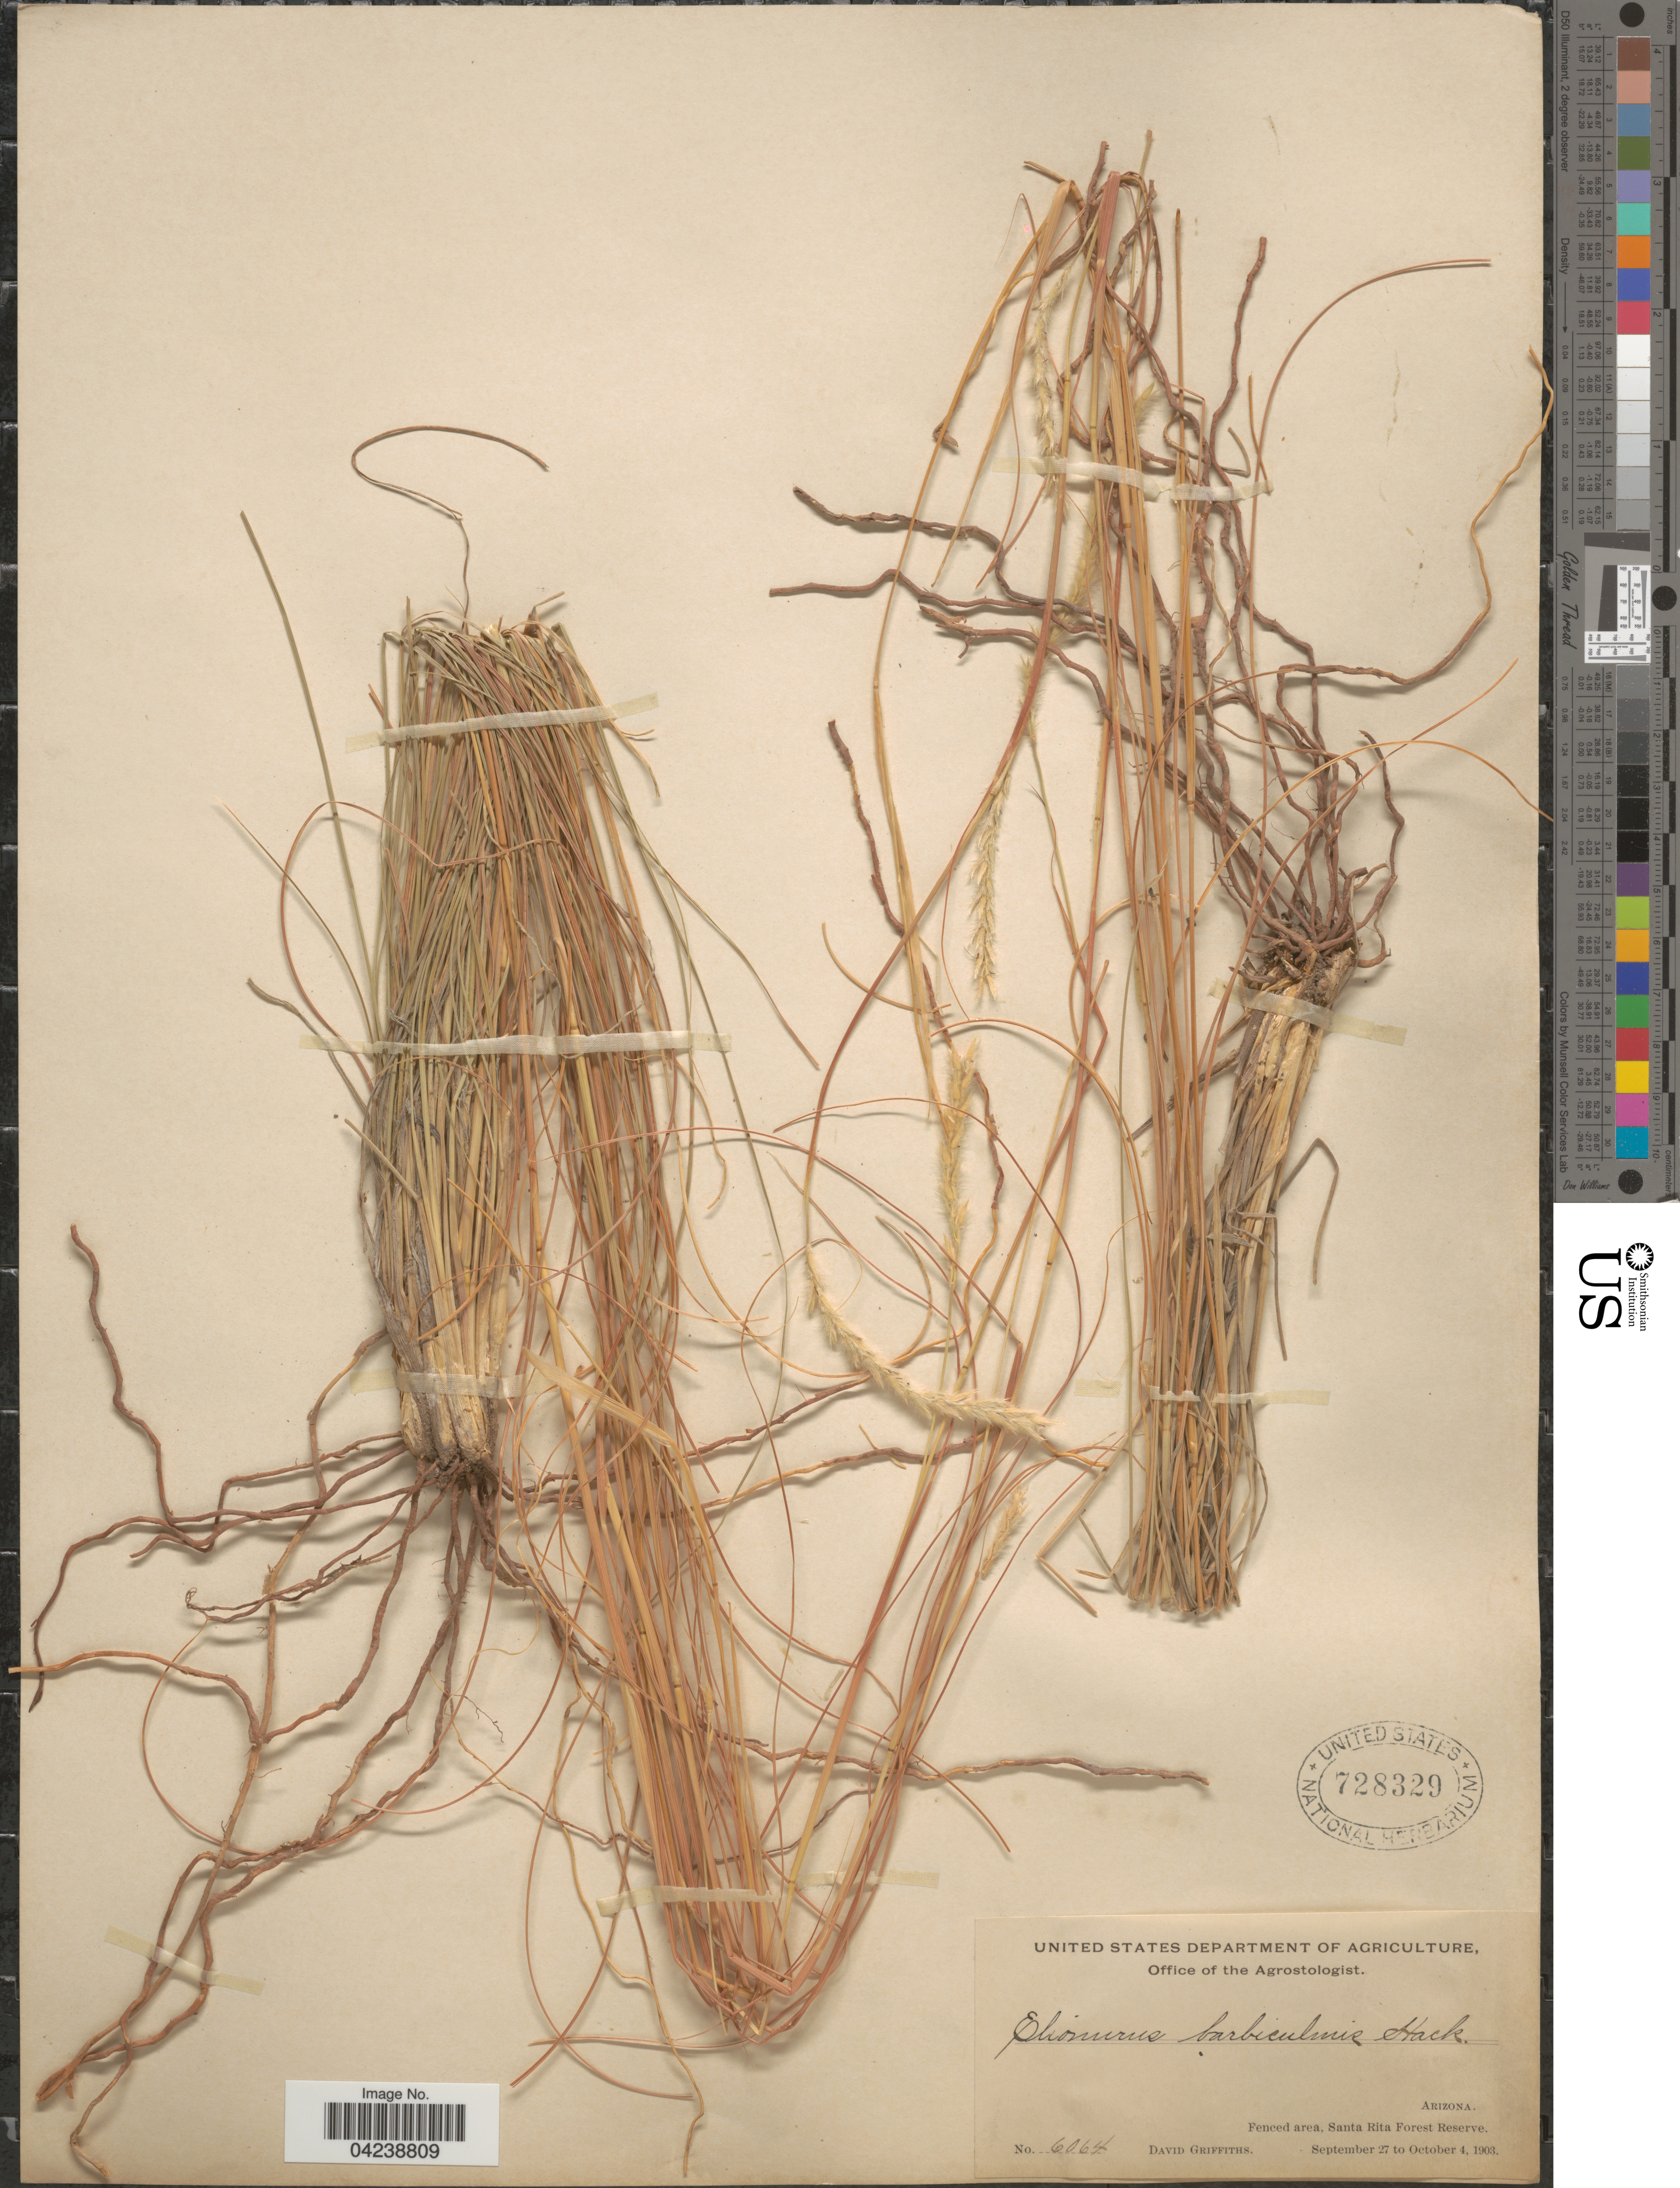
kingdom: Plantae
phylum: Tracheophyta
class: Liliopsida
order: Poales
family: Poaceae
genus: Elionurus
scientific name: Elionurus barbiculmis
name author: Hack. in A. DC.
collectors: D. Griffiths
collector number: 6064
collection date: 1903-09-27/1903-10-04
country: United States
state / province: Arizona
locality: Fenced area, Santa Rita Forest Reserve.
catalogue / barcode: US 728329